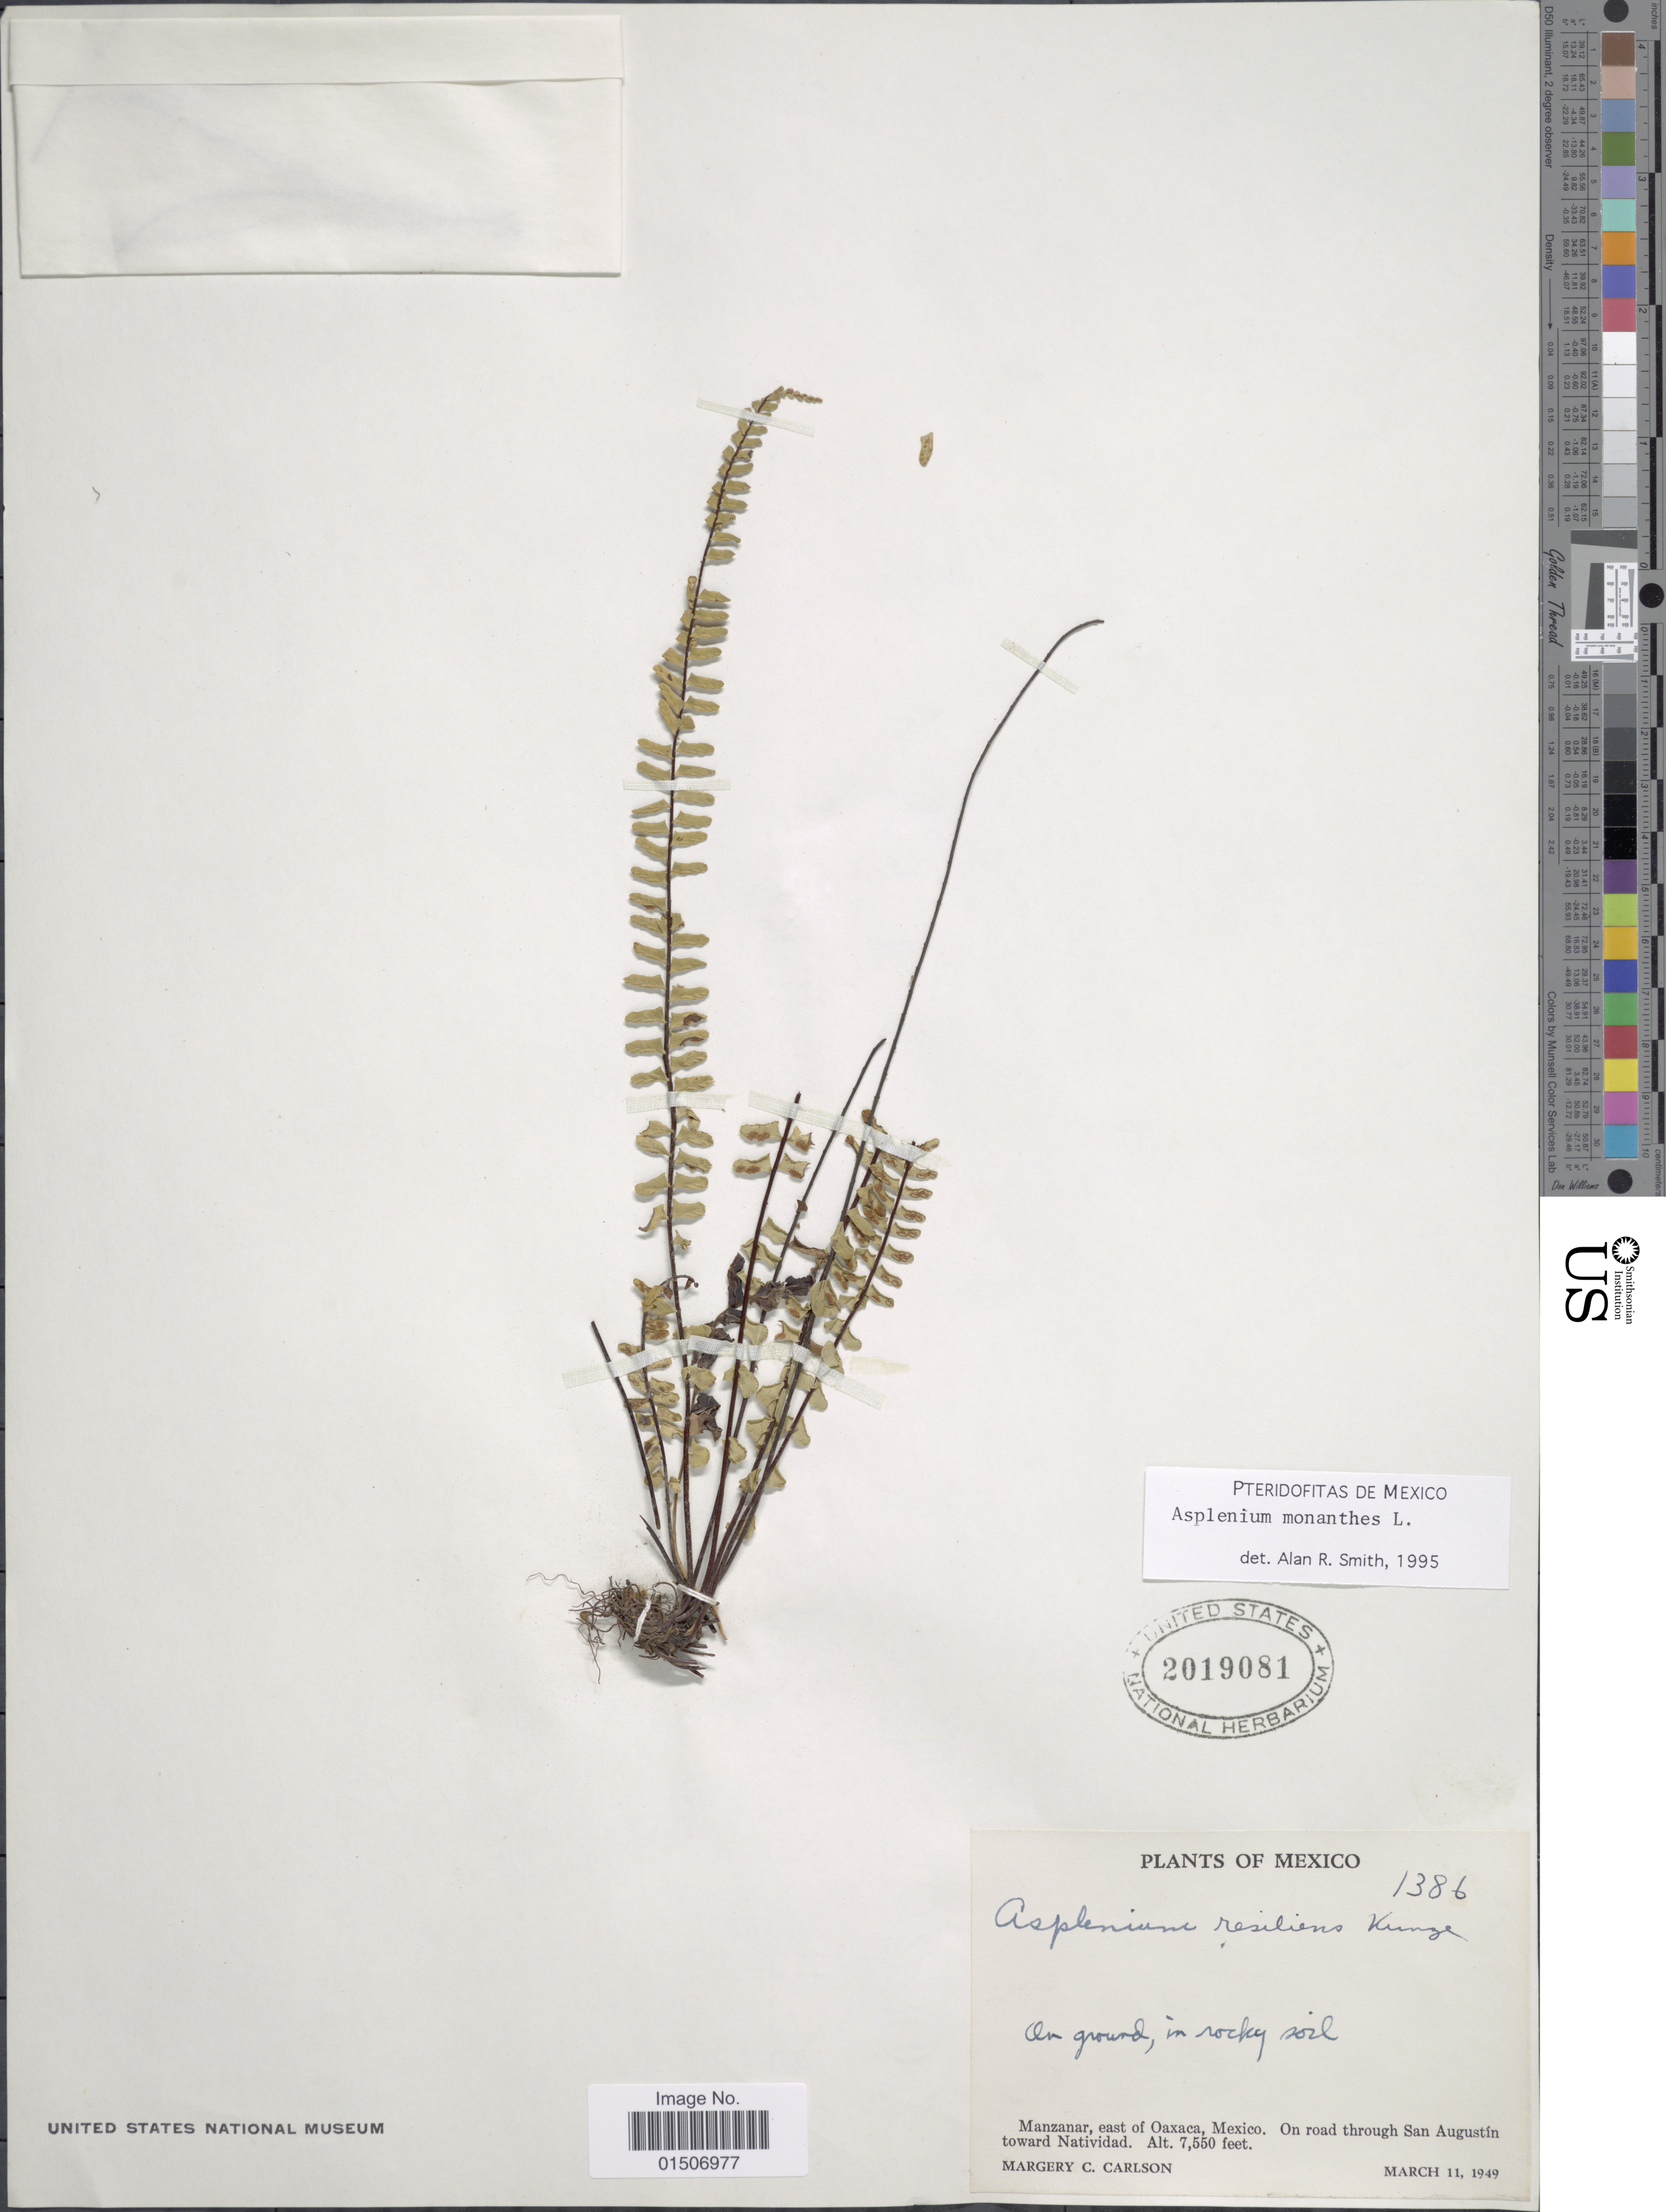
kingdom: Plantae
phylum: Tracheophyta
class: Polypodiopsida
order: Polypodiales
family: Aspleniaceae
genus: Asplenium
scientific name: Asplenium monanthes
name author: L.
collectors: M. C. Carlson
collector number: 1386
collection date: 1949-03-11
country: Mexico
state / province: Oaxaca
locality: Manzanar, east of Oaxaca. On road through San Augustín toward Natividad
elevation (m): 2301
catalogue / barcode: US 2019081